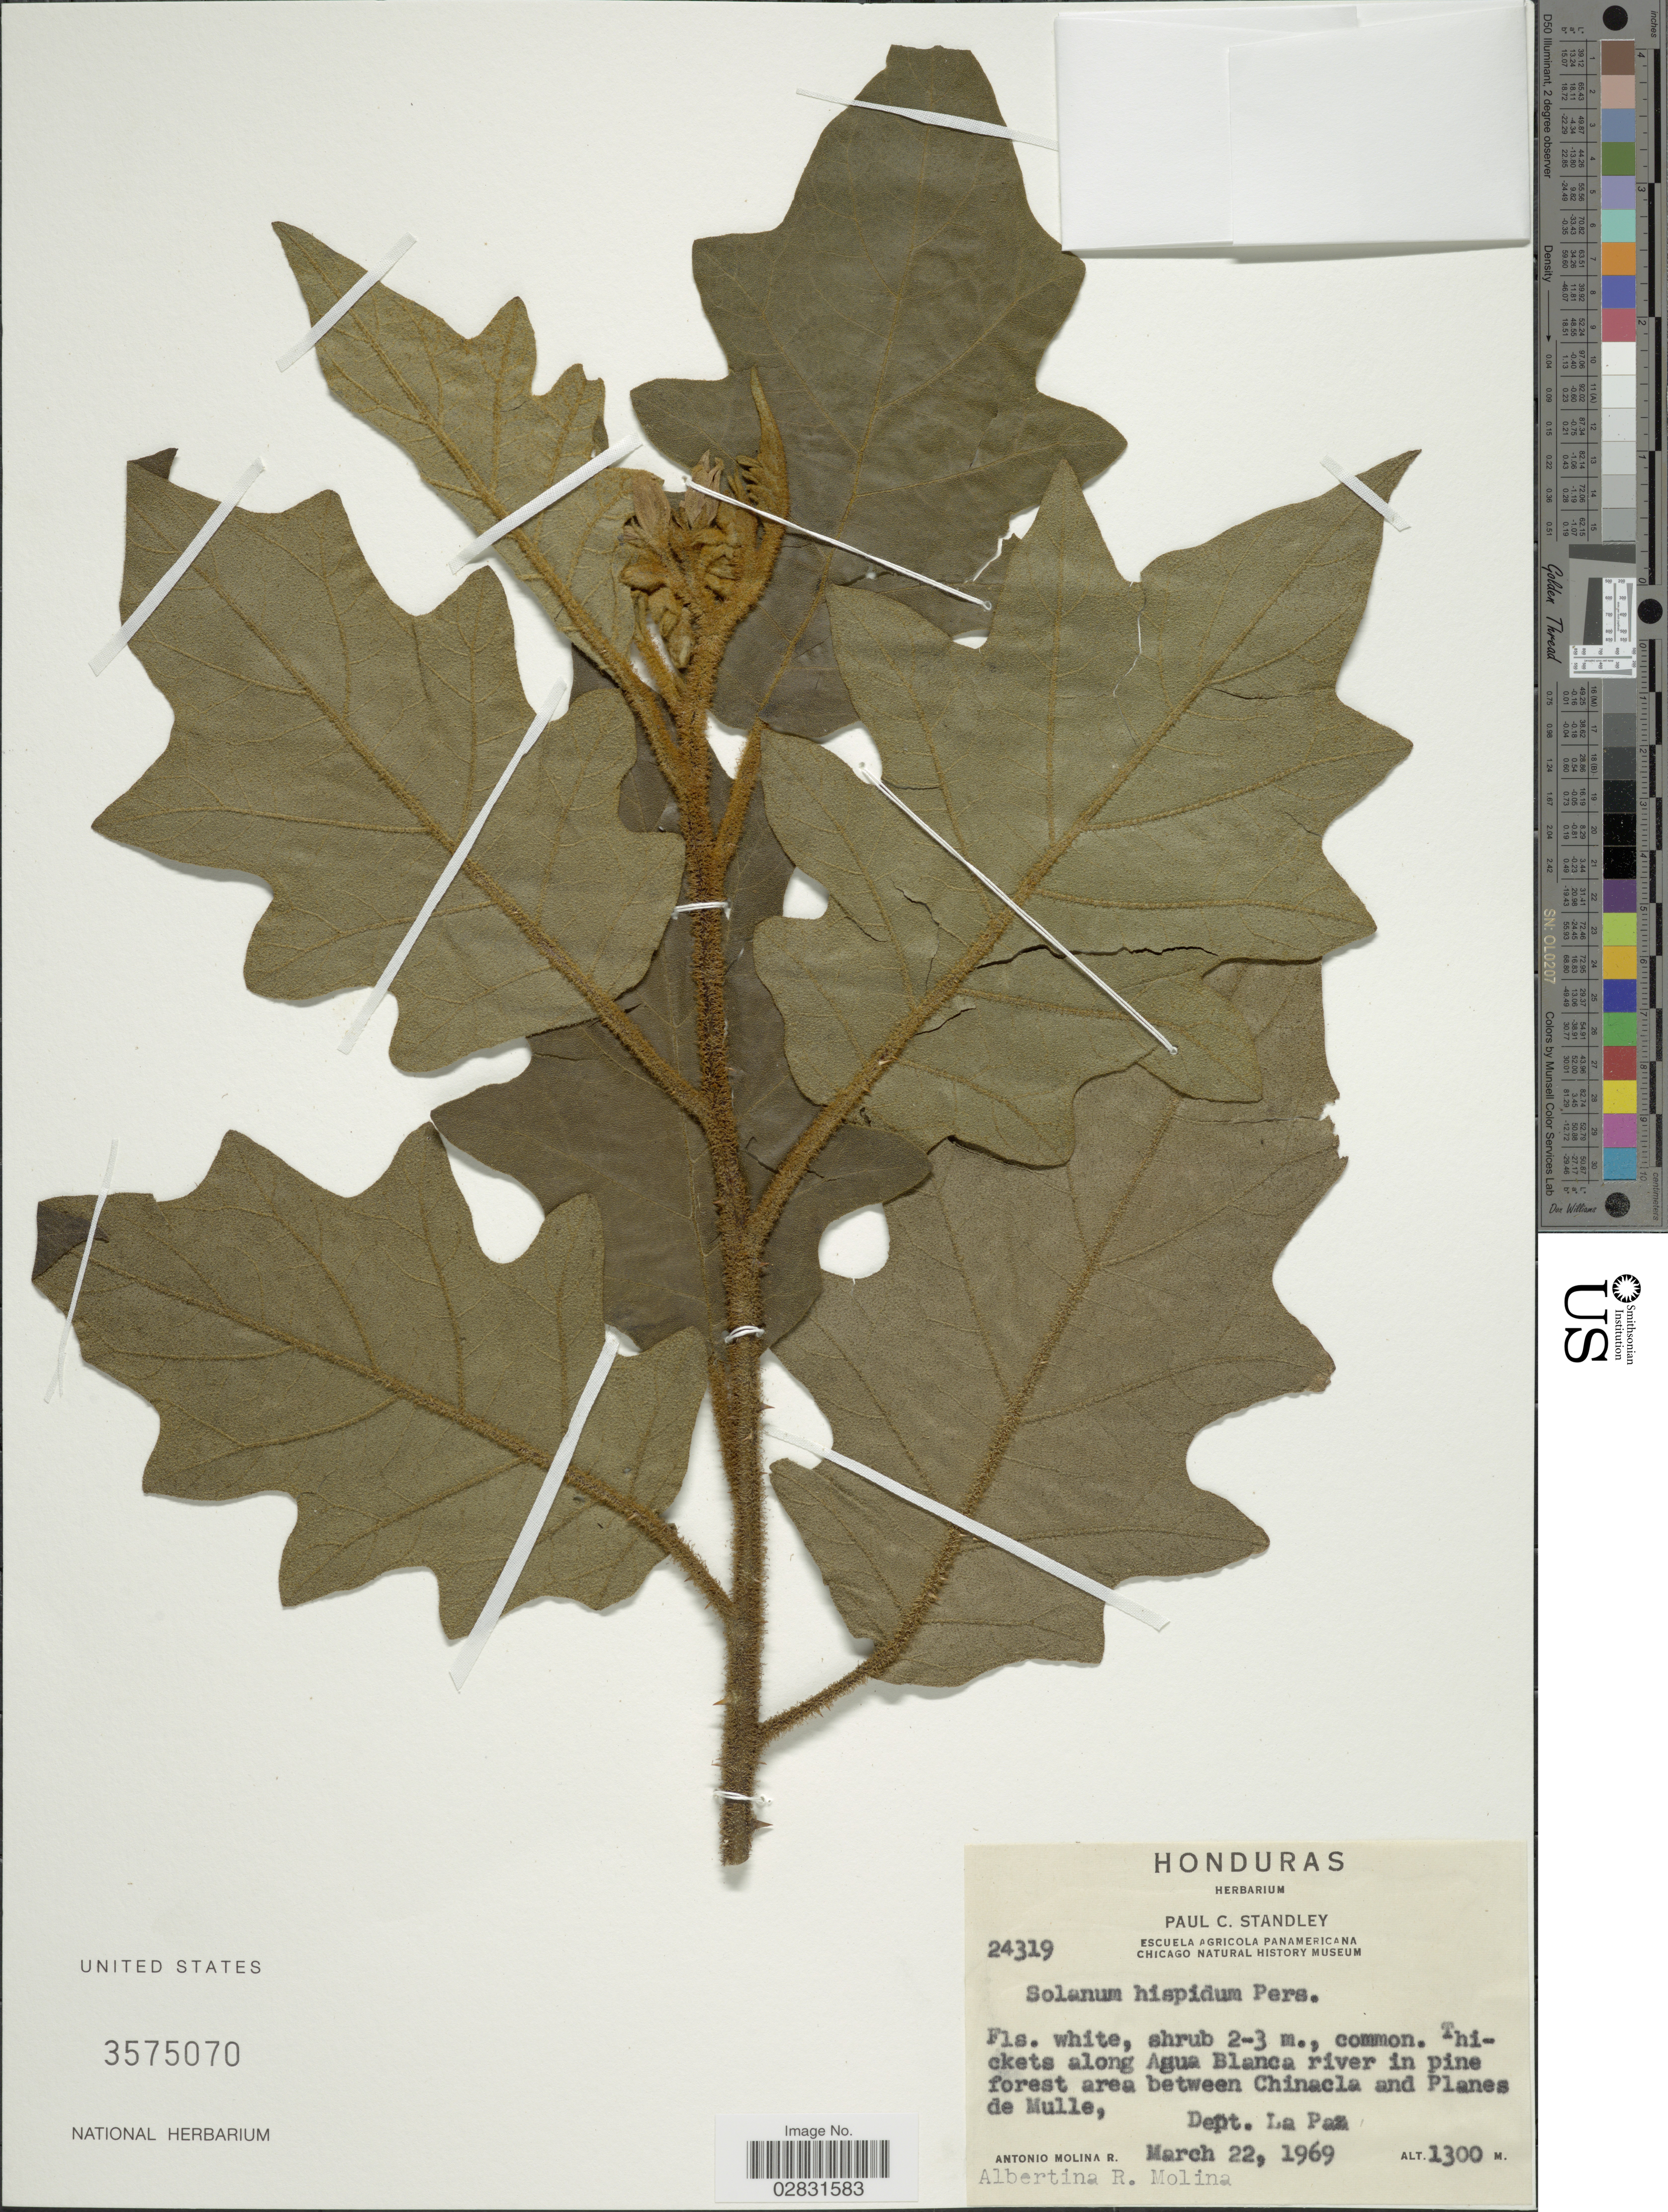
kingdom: Plantae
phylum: Tracheophyta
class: Magnoliopsida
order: Solanales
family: Solanaceae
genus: Solanum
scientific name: Solanum hispidum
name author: Pers.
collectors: A. Molina R.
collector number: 24319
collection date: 1969-03-22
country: Honduras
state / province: La Paz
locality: Thickets along Agua Blanca river in pine forest area between Chinacla and Planes de Mulle, Dept. La Paz.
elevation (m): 1300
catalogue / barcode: US 3575070